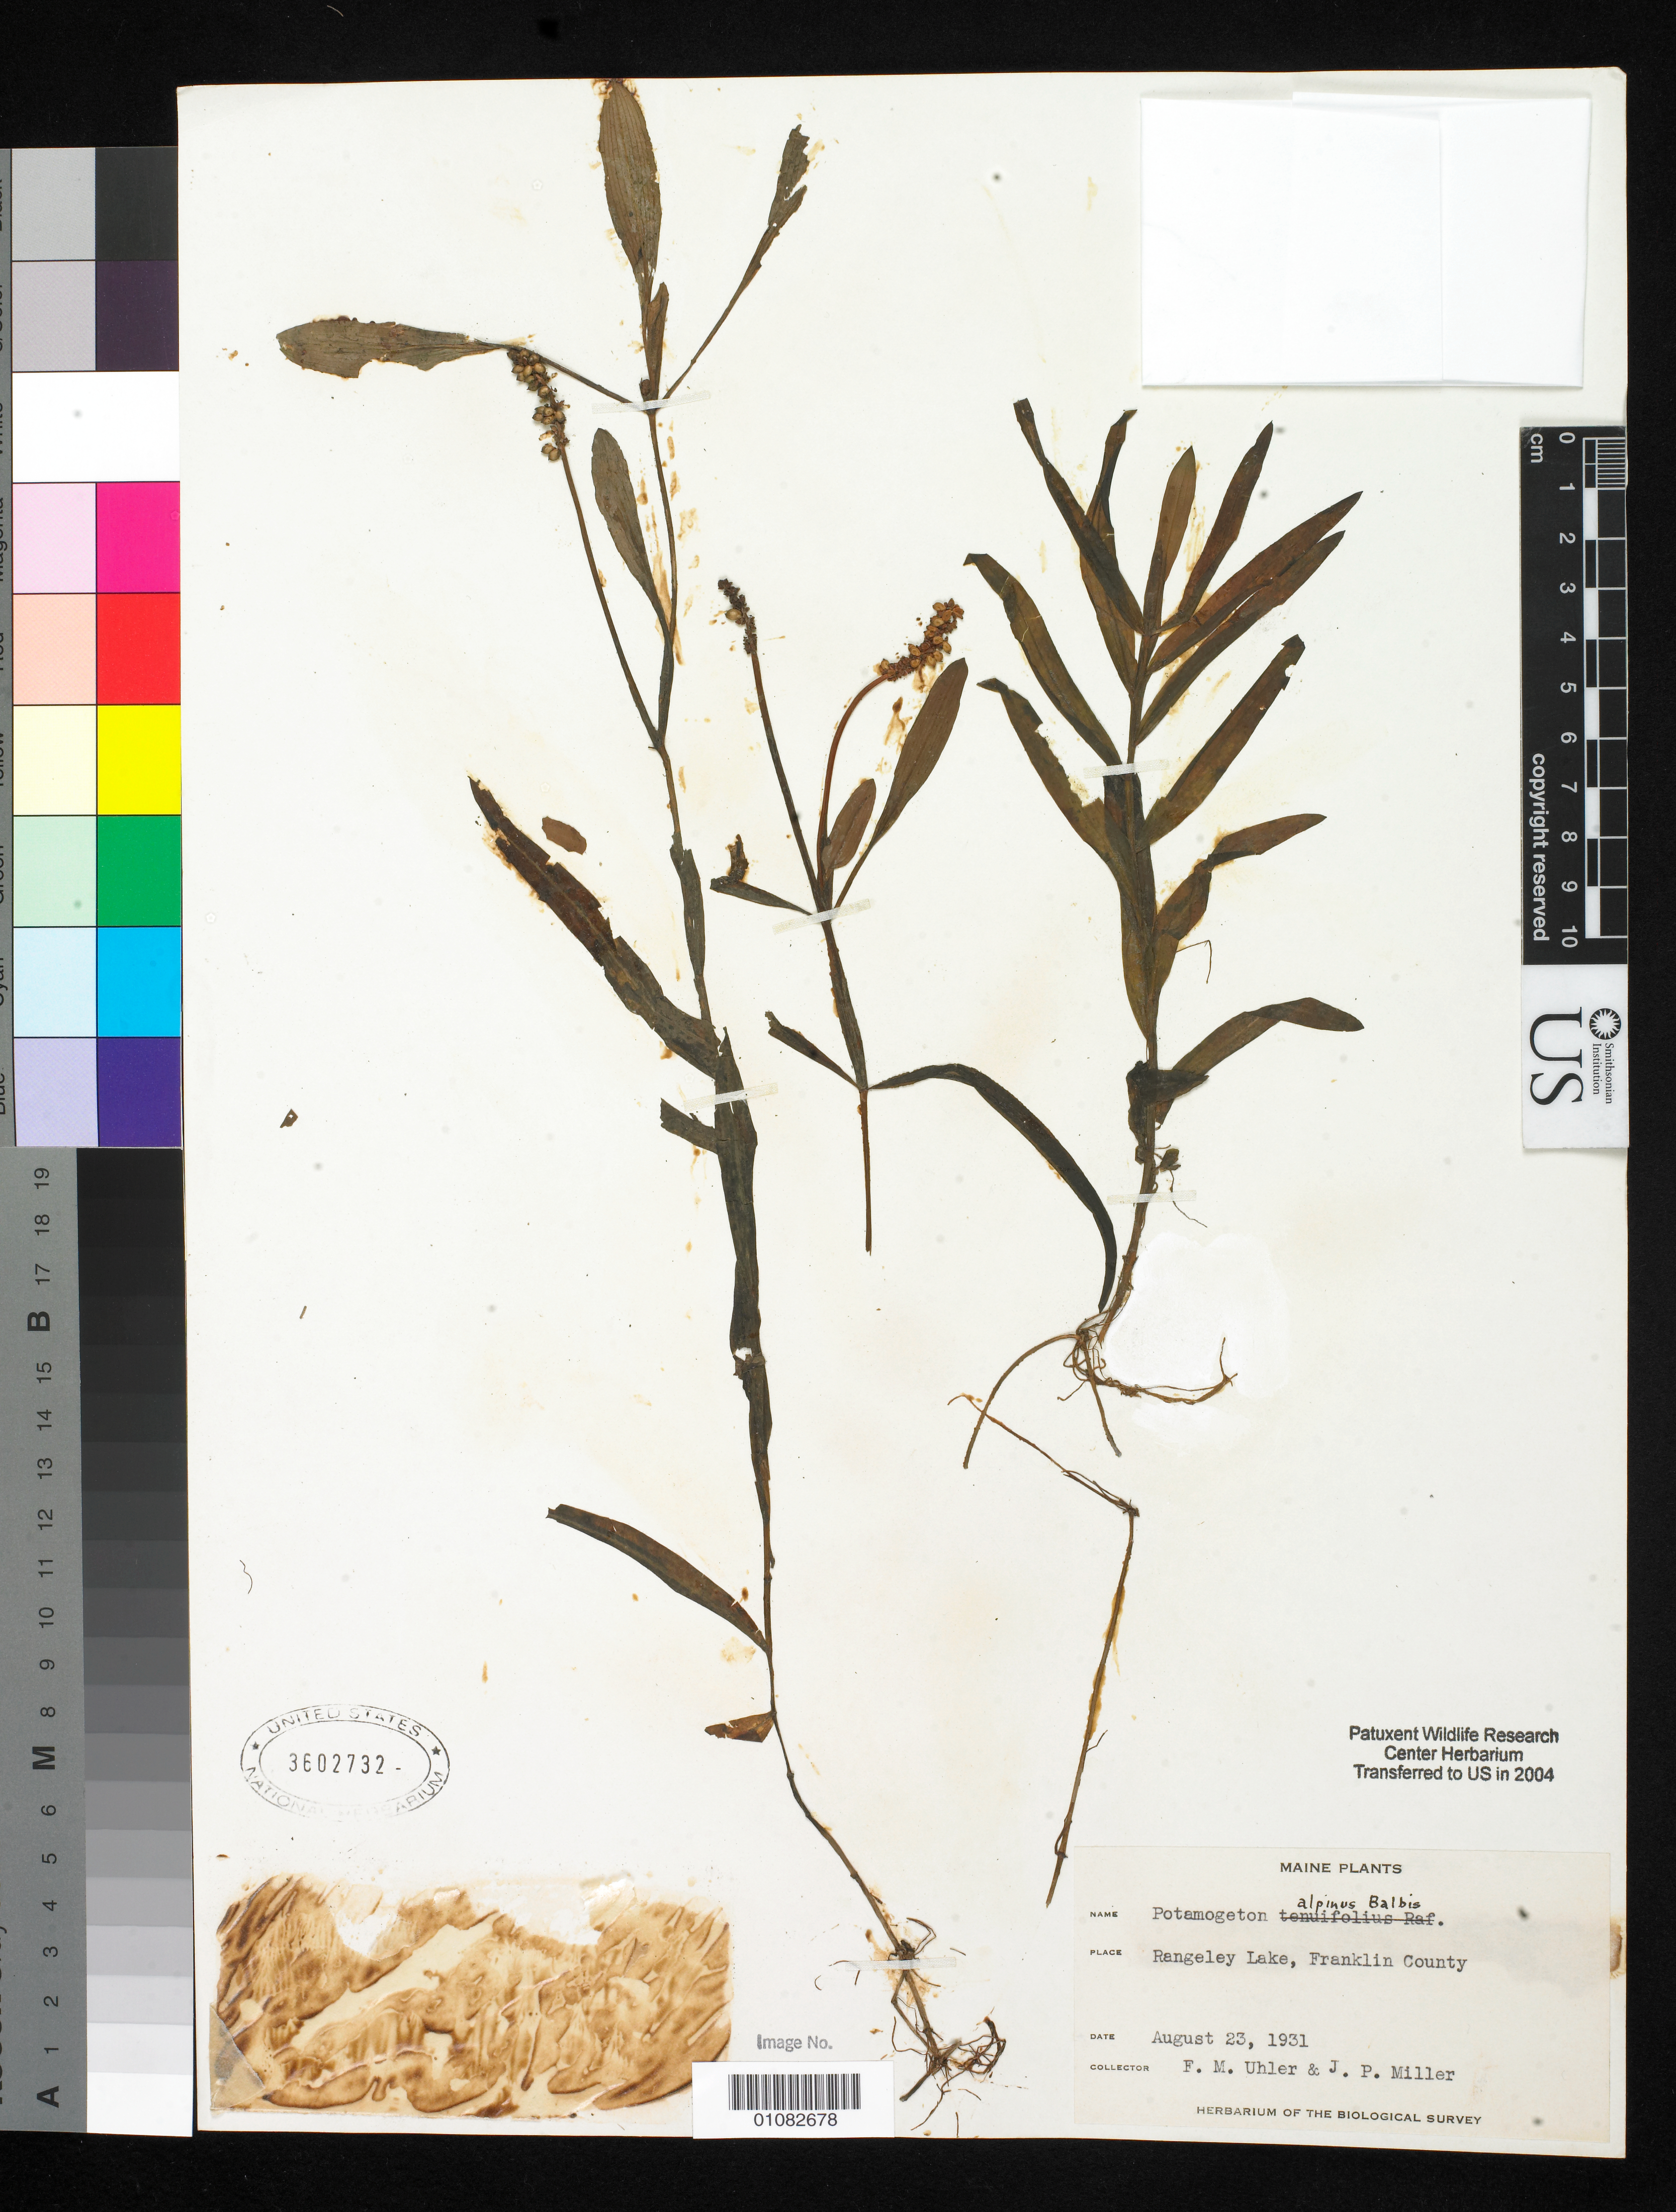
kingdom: Plantae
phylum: Tracheophyta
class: Liliopsida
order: Alismatales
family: Potamogetonaceae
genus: Potamogeton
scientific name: Potamogeton alpinus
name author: Balb.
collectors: F. Uhler & J. P. Miller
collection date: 1931-08-23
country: United States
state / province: Maine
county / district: Franklin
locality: Rangeley Lake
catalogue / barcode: US 3602732